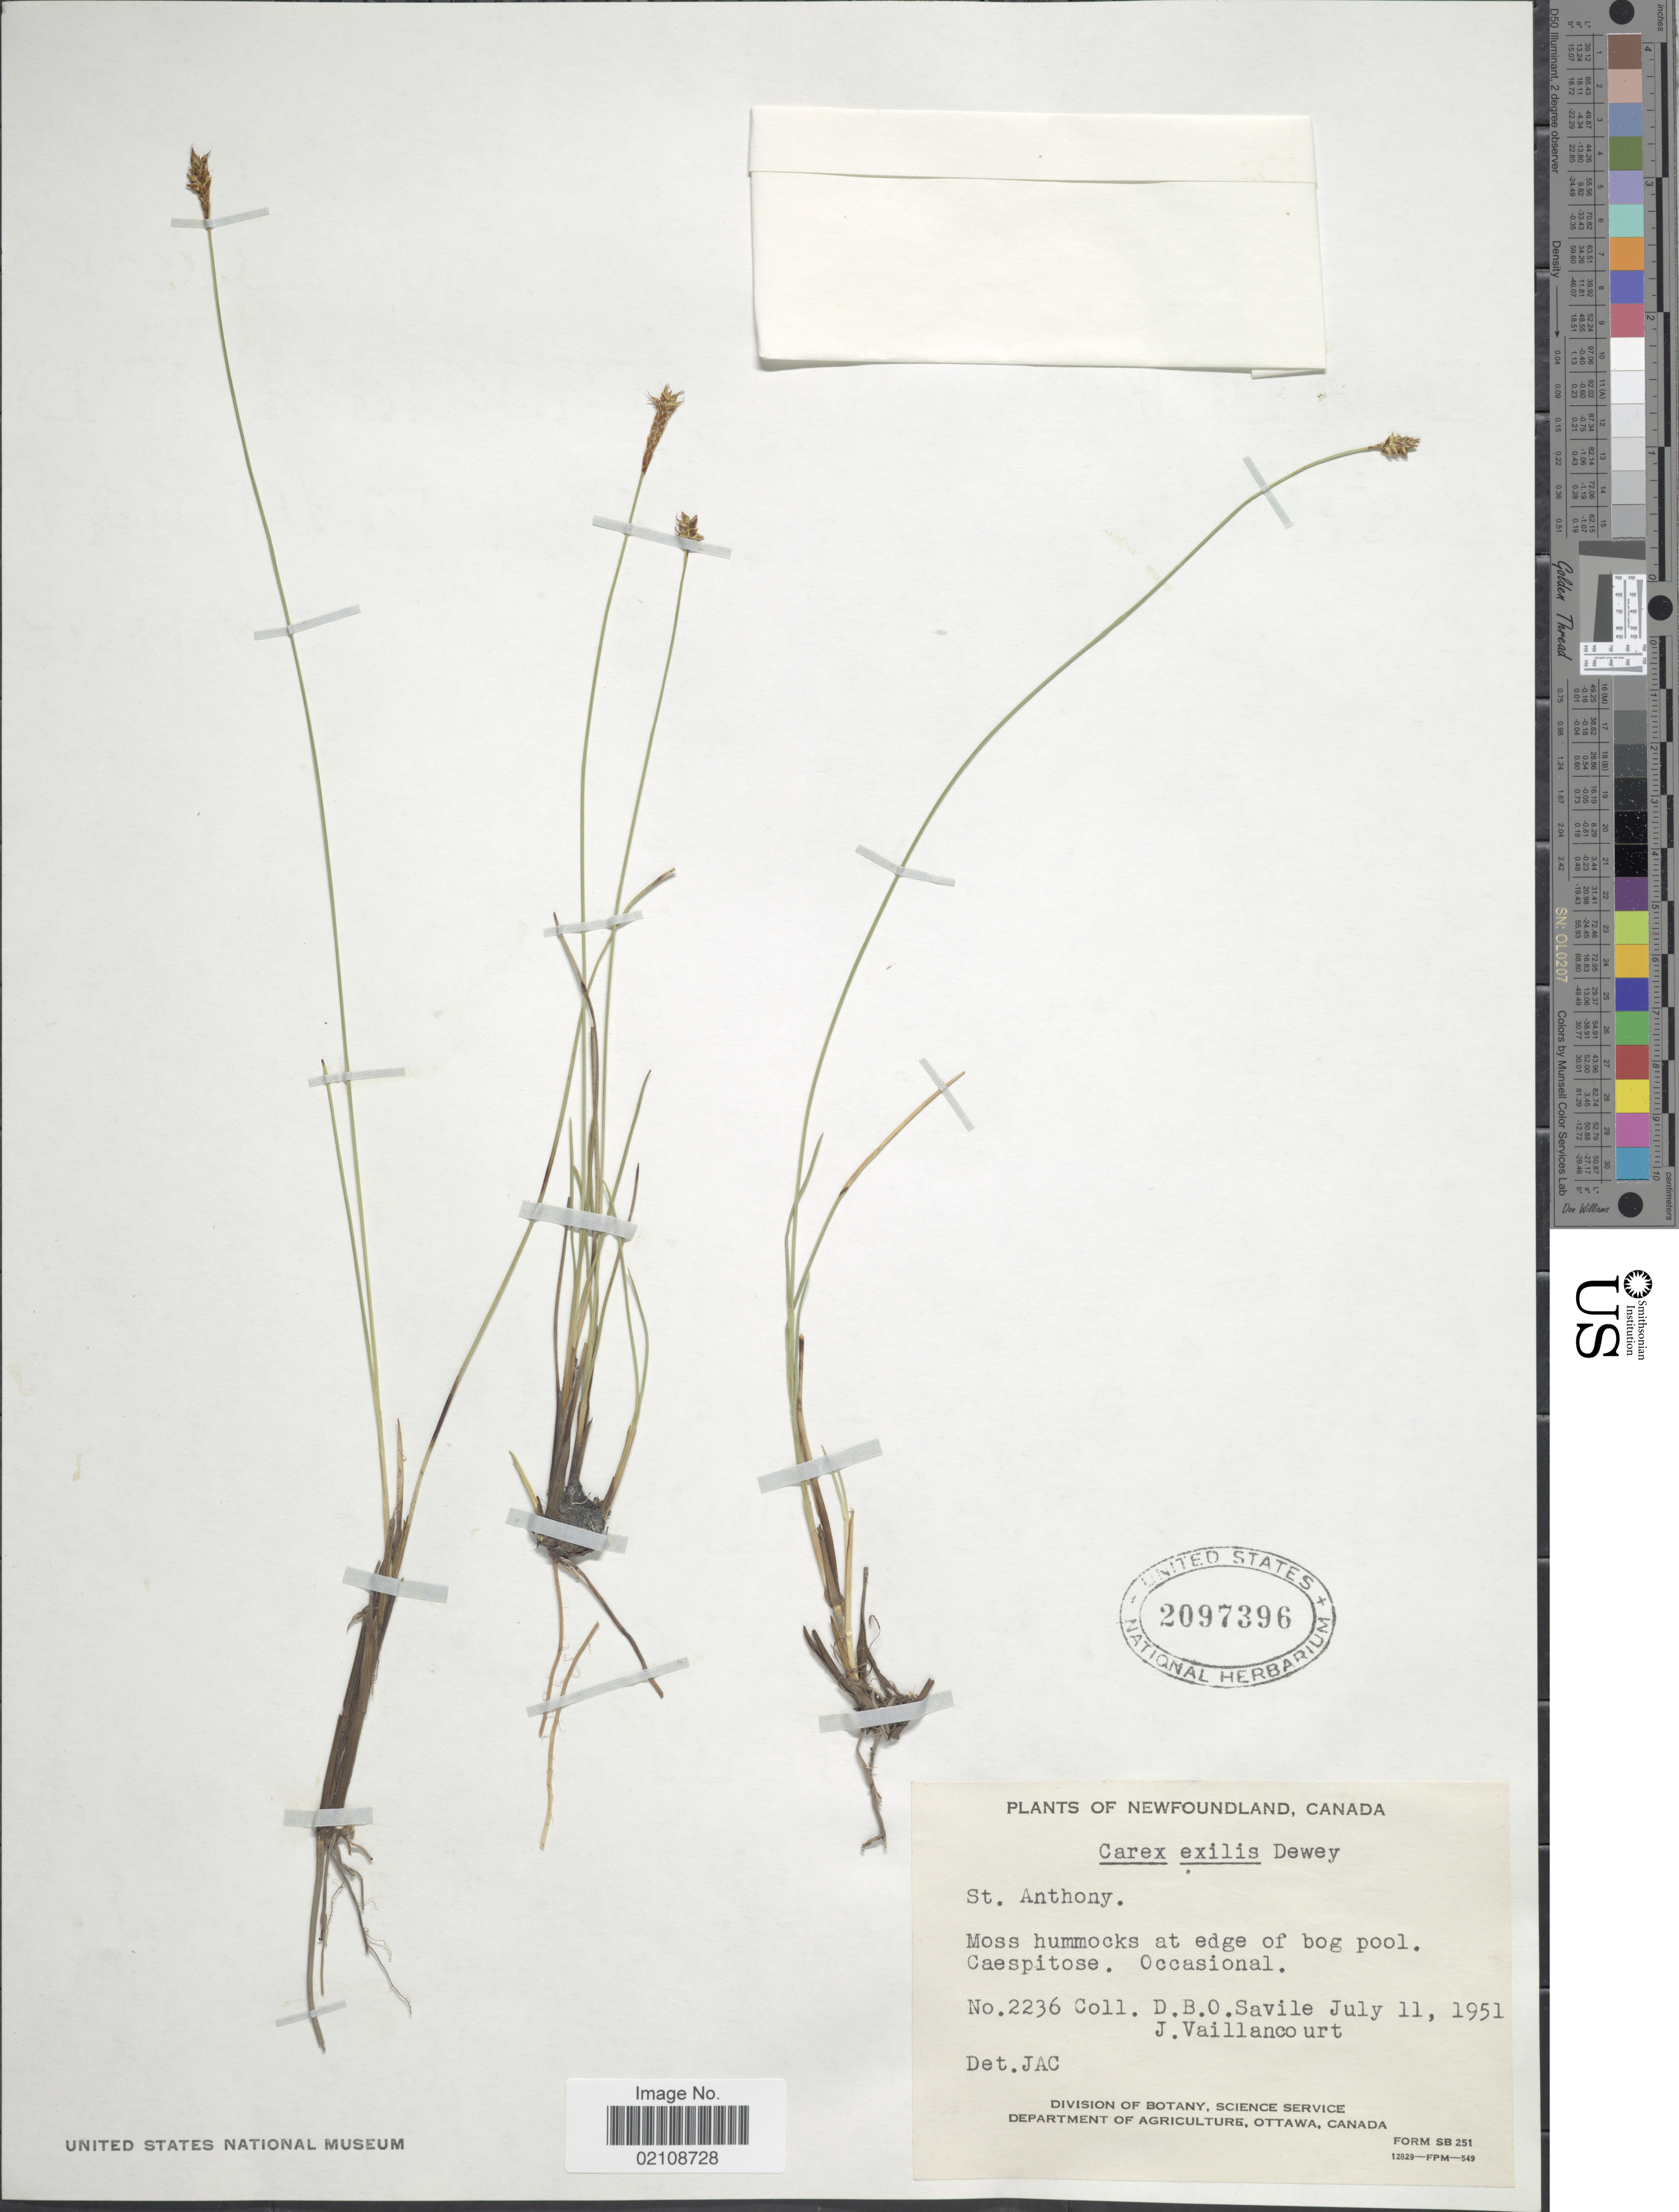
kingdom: Plantae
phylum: Tracheophyta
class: Liliopsida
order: Poales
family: Cyperaceae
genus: Carex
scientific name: Carex exilis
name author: Dewey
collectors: D. Savile & J. Vaillancourt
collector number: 2236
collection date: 1951-07-11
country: Canada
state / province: Newfoundland and Labrador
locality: St. Anthony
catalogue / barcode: US 2097396